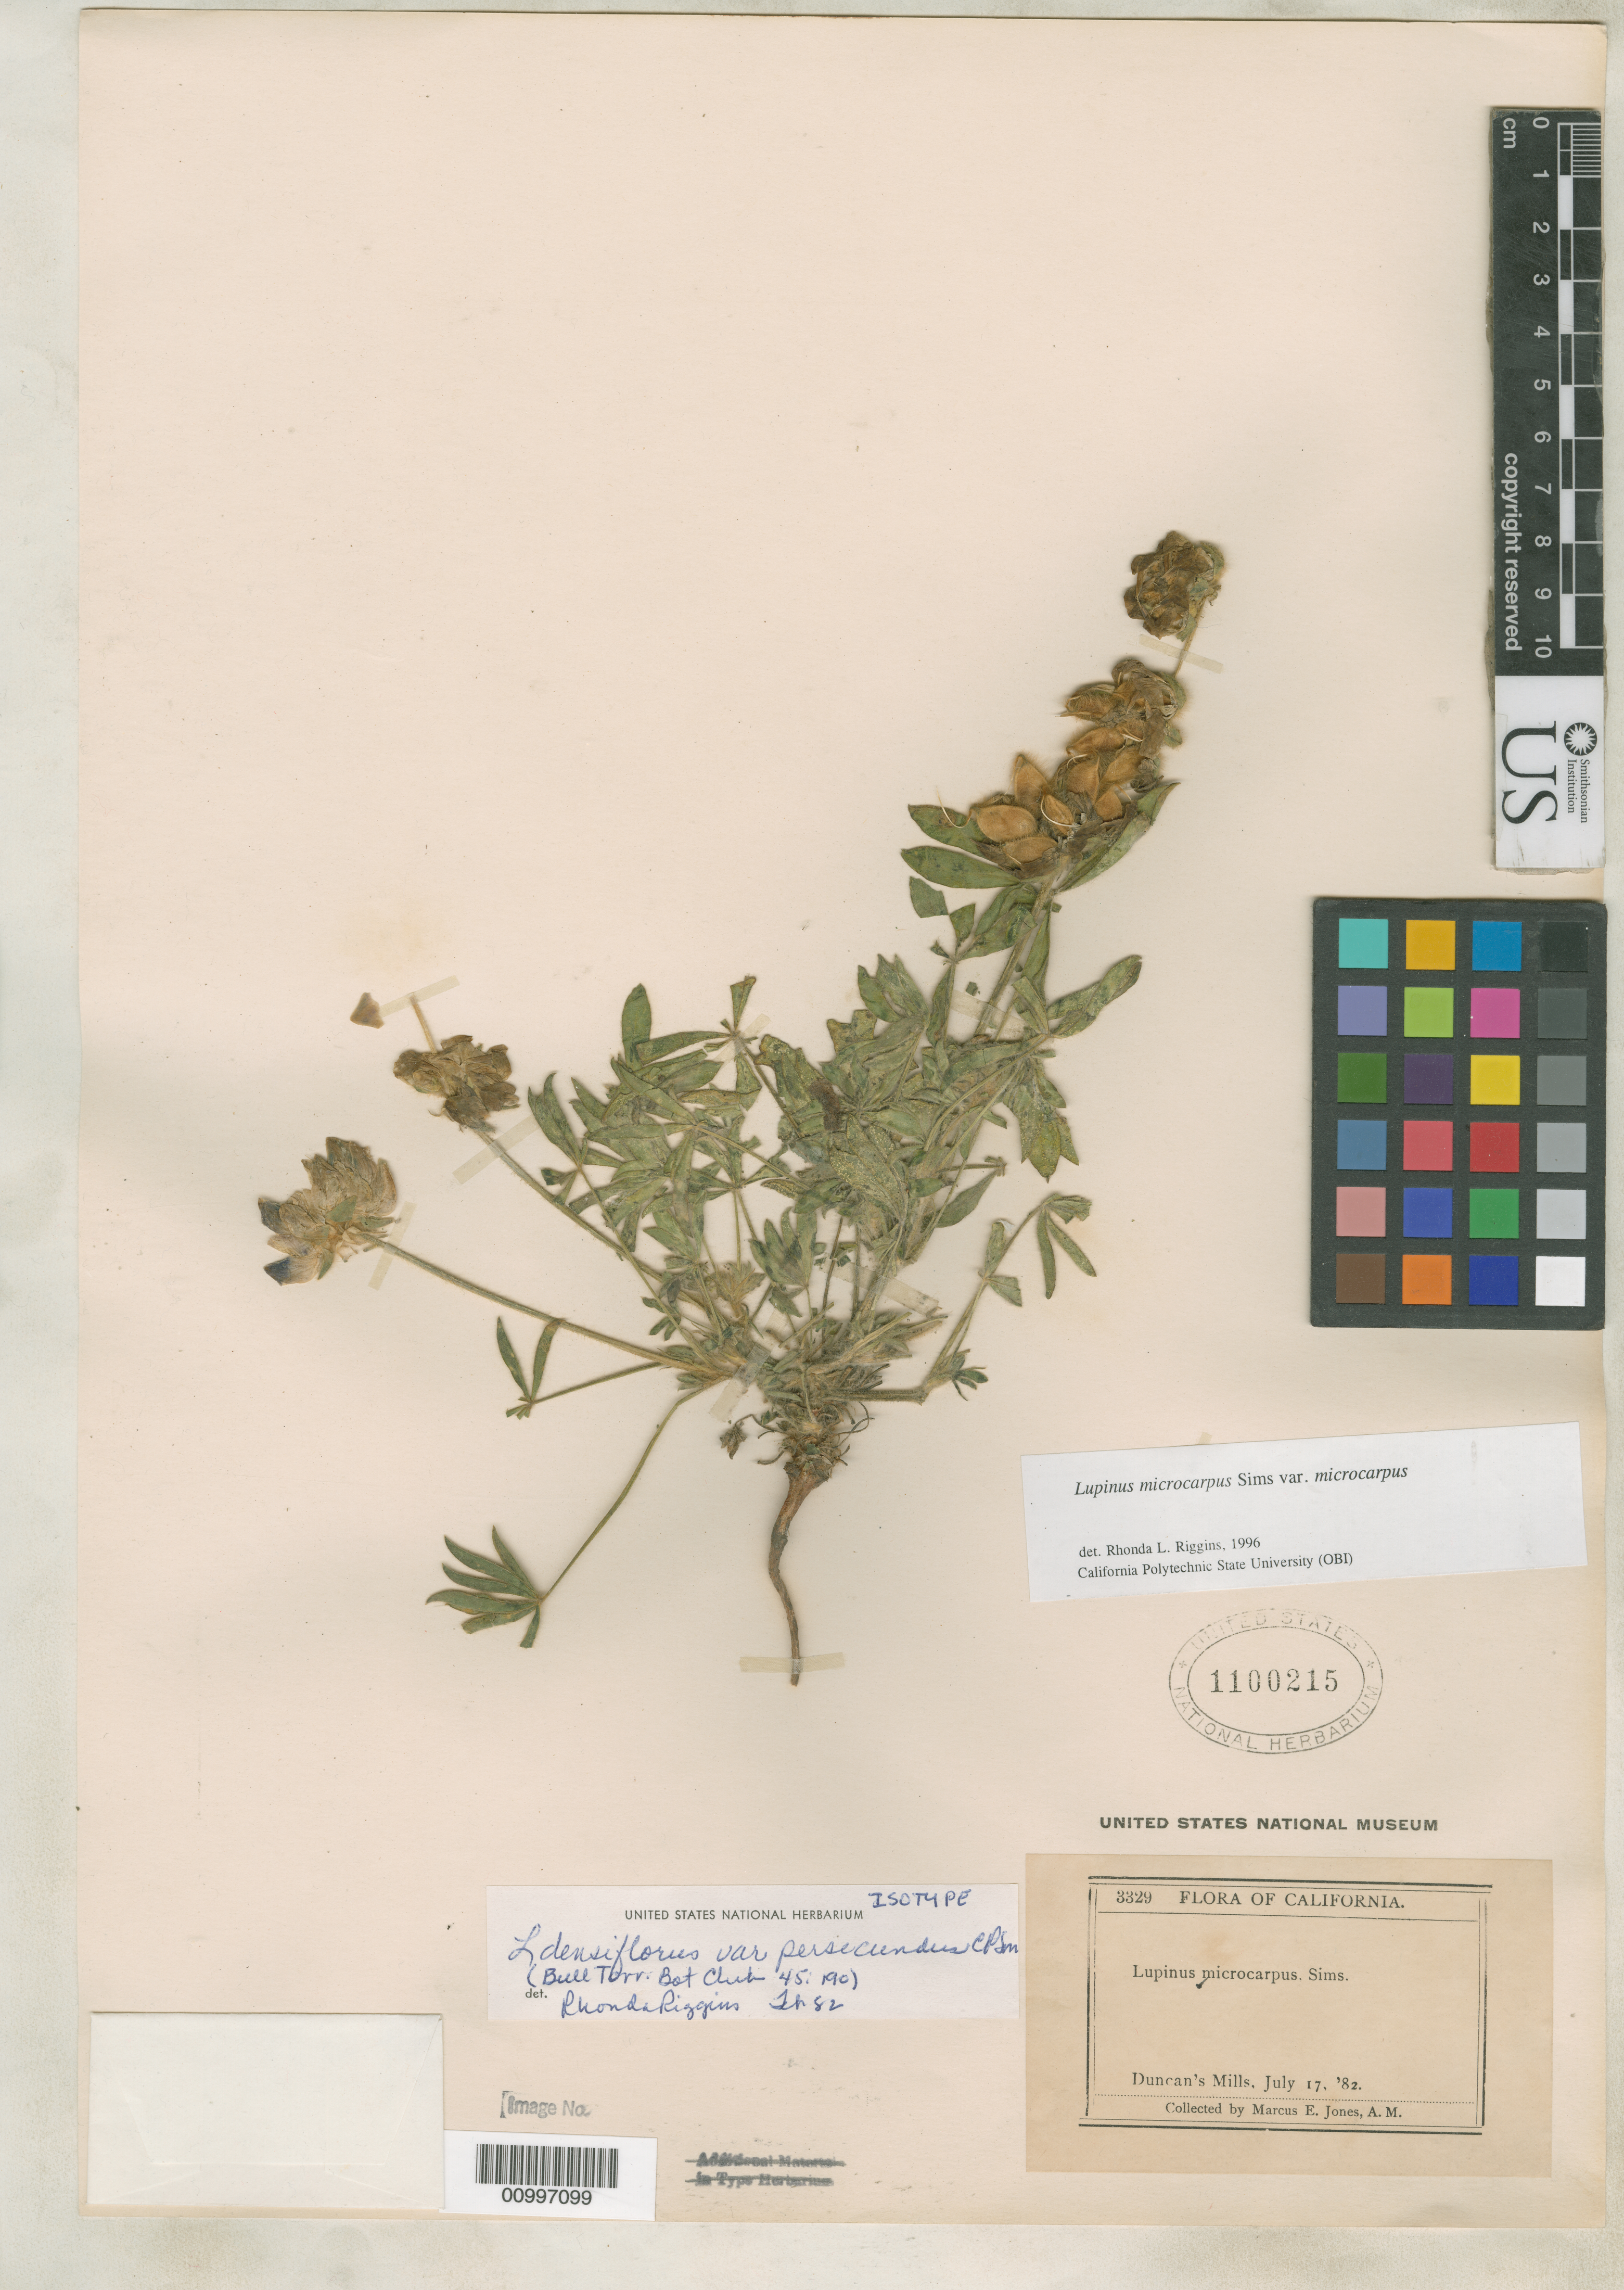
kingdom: Plantae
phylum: Tracheophyta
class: Magnoliopsida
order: Fabales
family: Fabaceae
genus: Lupinus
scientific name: Lupinus densiflorus var. persecundus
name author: C.P. Sm.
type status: Isotype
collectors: M. E. Jones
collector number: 3329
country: United States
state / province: California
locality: Duncan's Mills.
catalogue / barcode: US 1100215